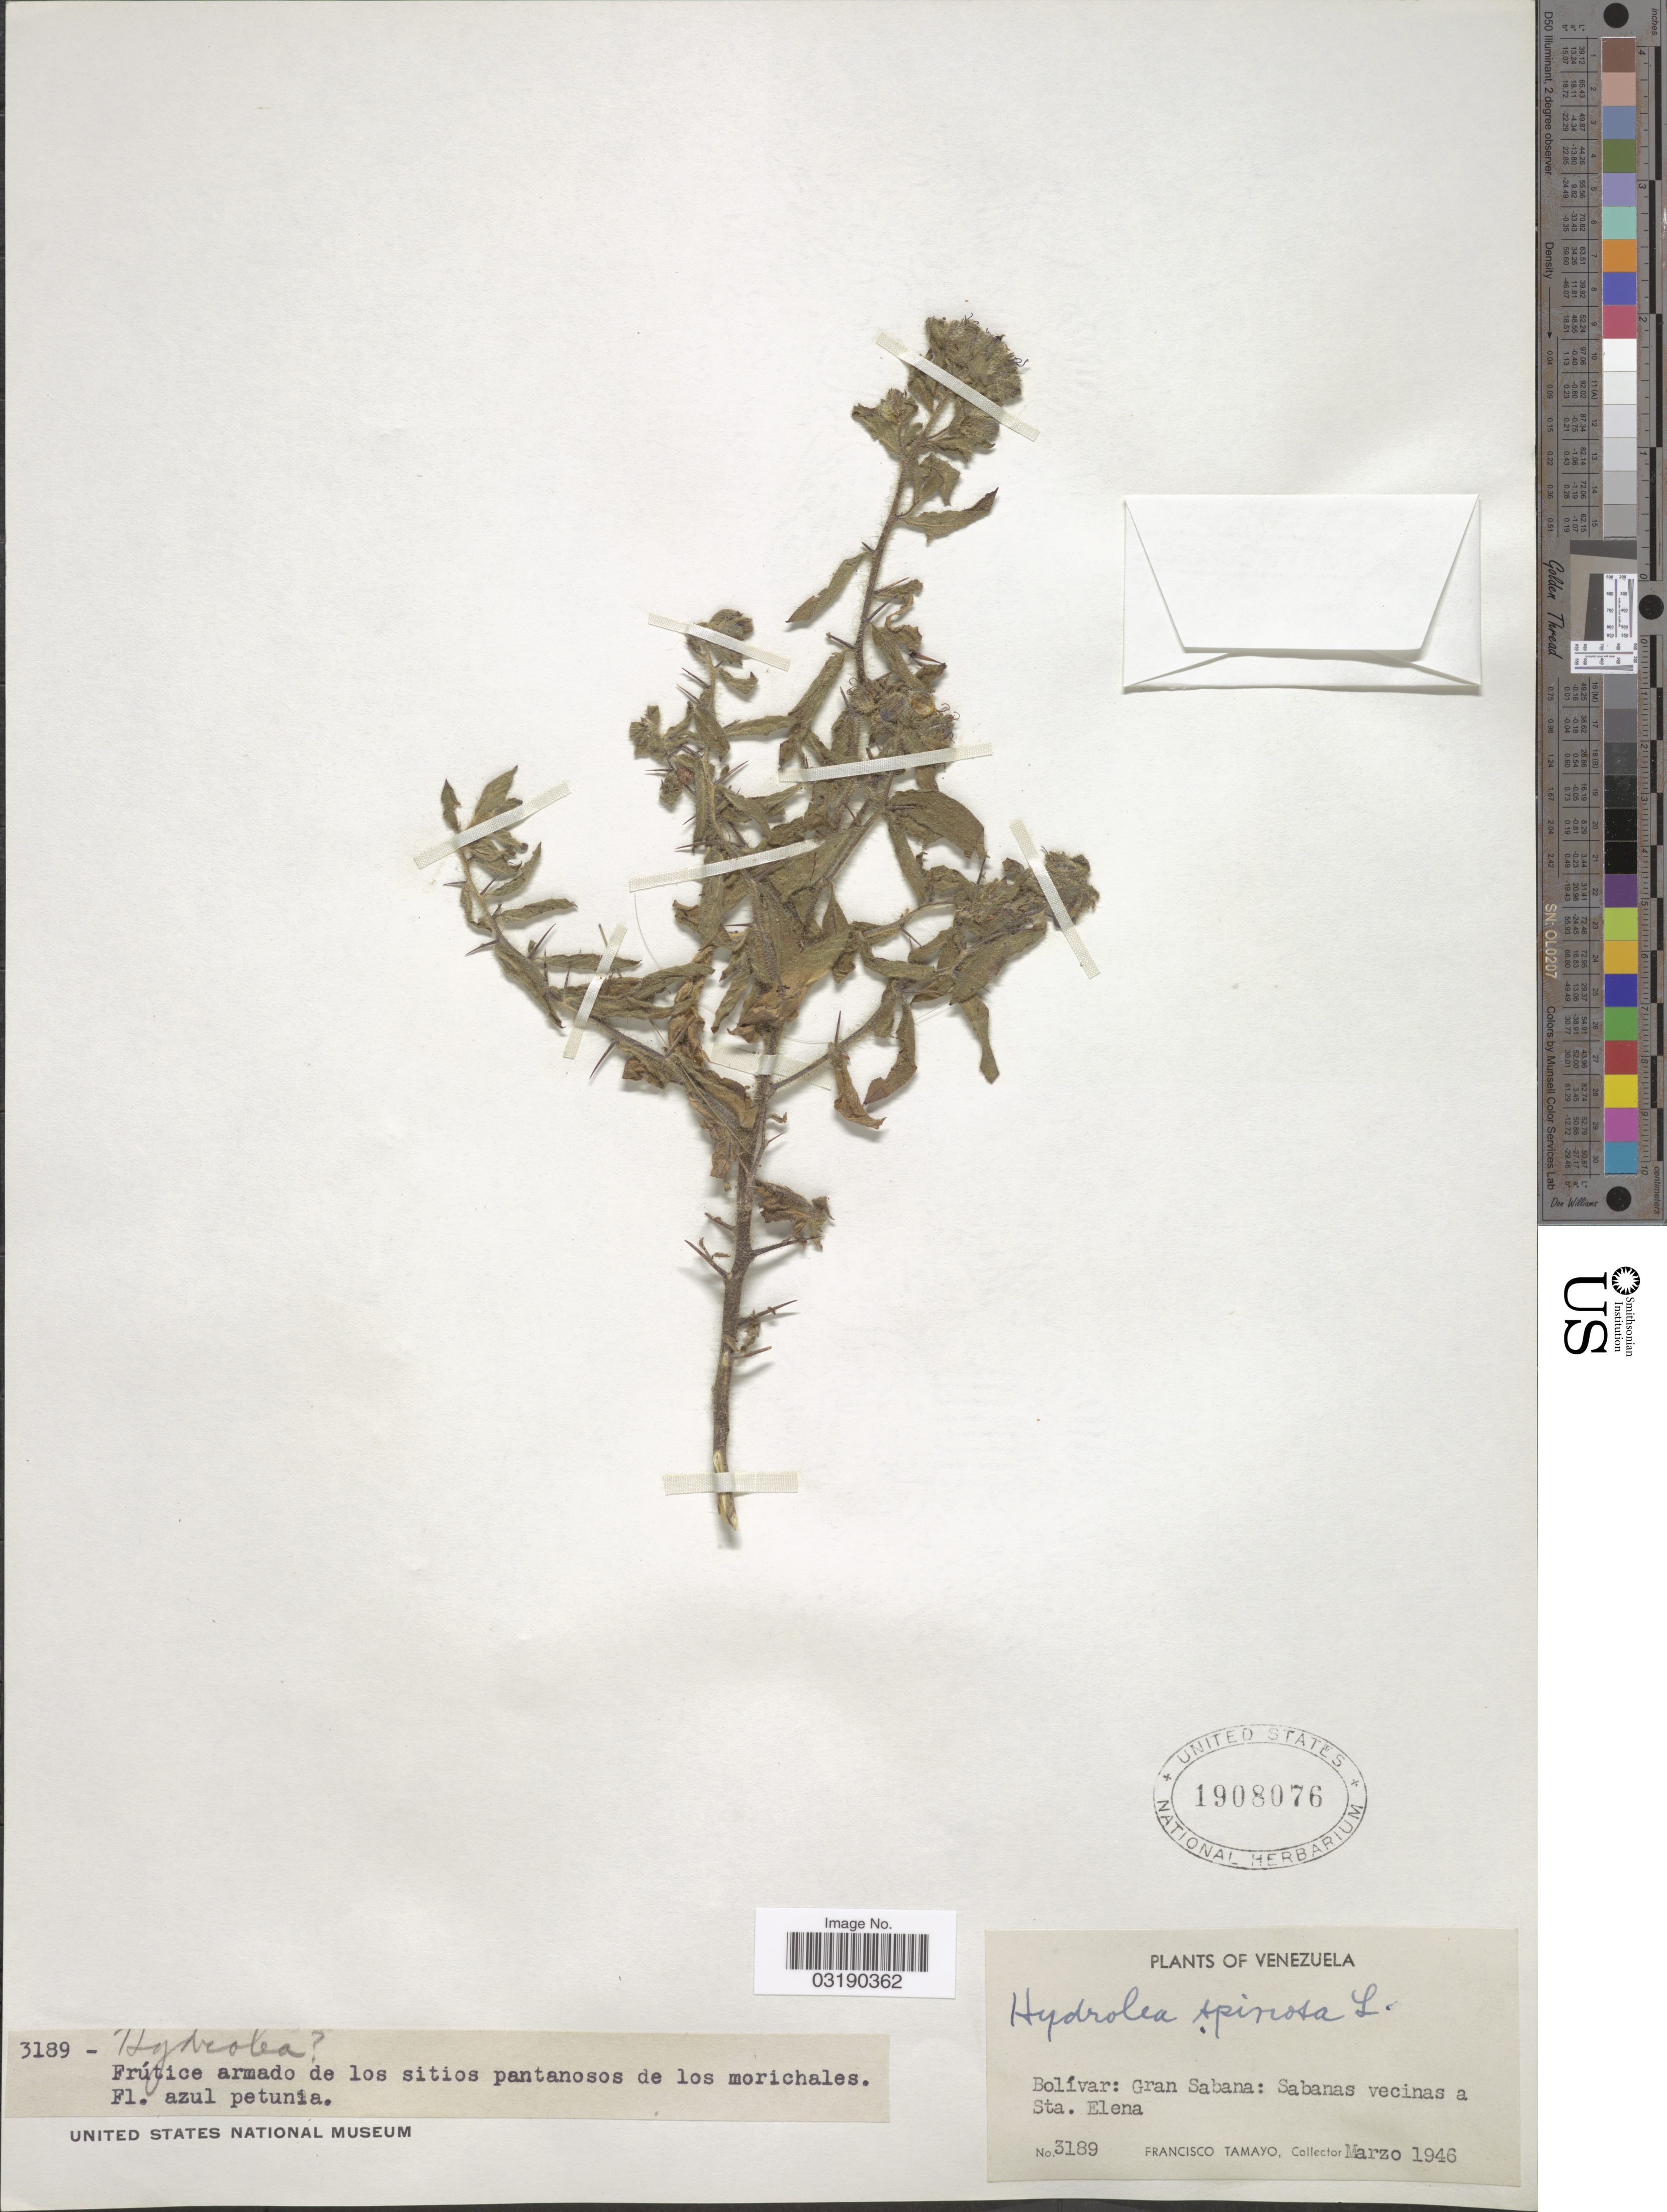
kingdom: Plantae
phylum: Tracheophyta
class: Magnoliopsida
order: Solanales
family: Hydroleaceae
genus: Hydrolea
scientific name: Hydrolea spinosa var. spinosa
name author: L.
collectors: F. Tamayo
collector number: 3189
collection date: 1946-03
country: Venezuela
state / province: Bolivar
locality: Gran Sabana: Sabanas vecinas a Sta. Elena.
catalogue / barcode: US 1908076